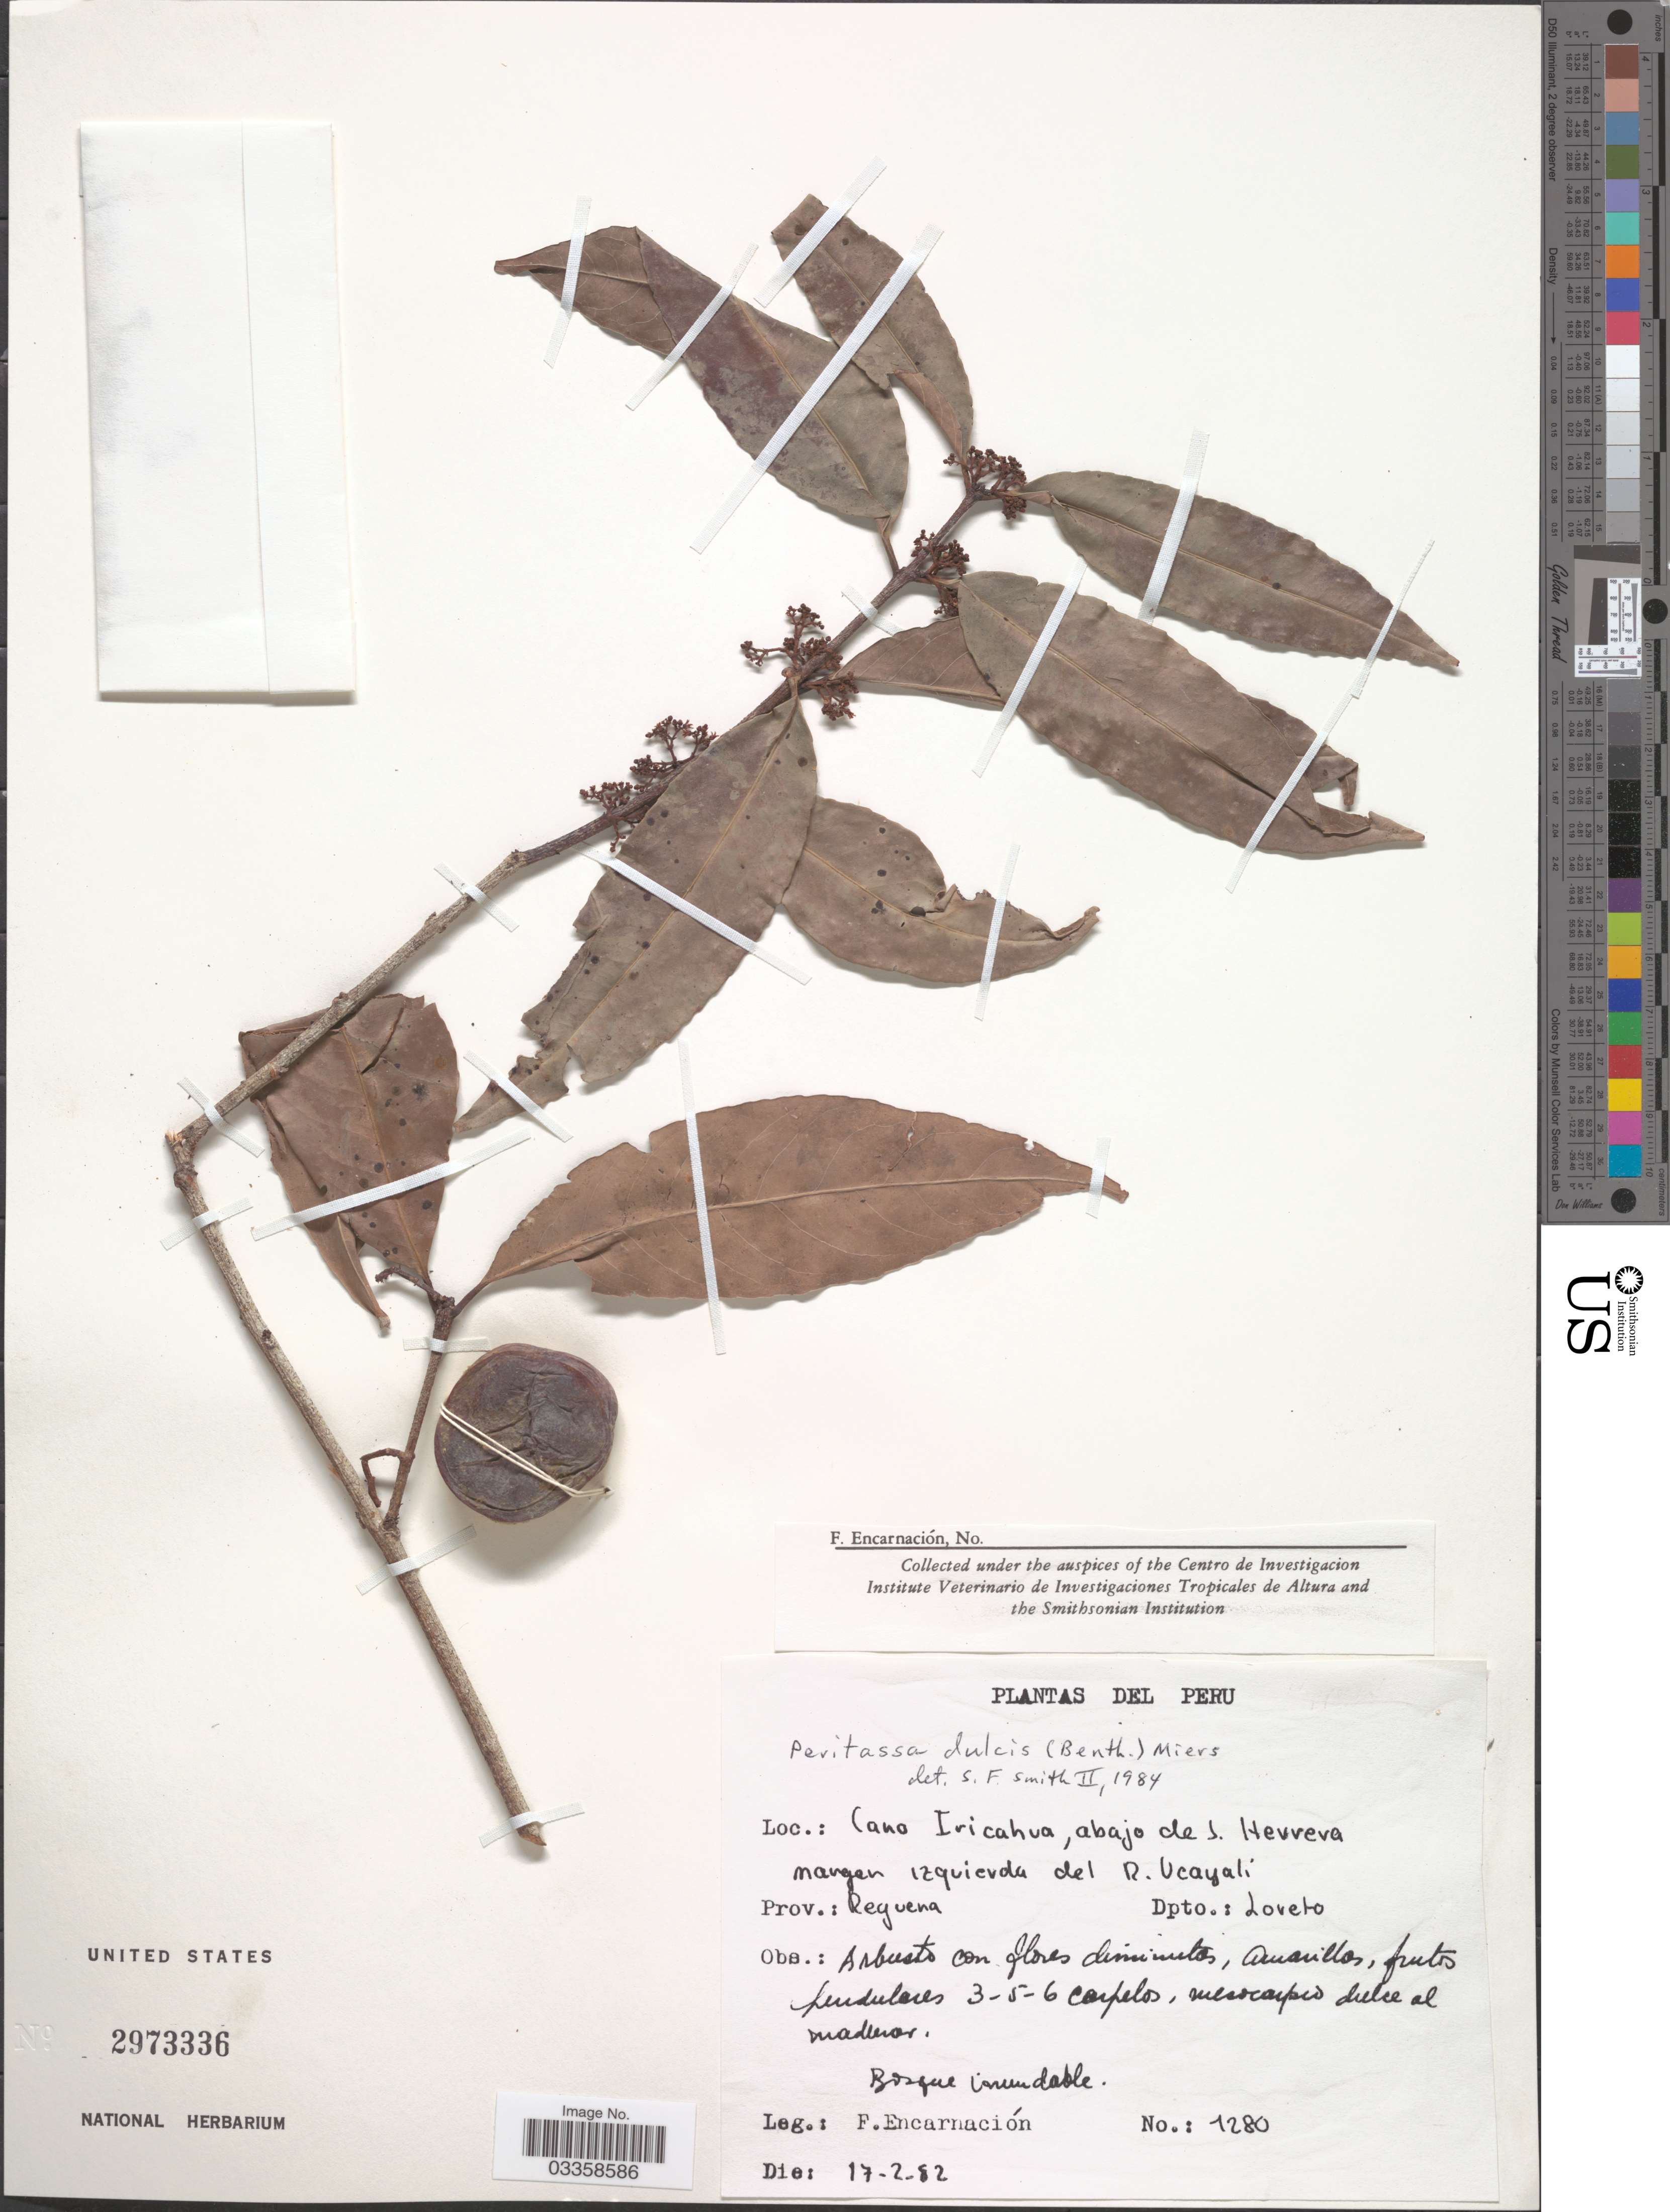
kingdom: Plantae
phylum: Tracheophyta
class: Magnoliopsida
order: Celastrales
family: Celastraceae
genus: Peritassa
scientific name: Peritassa dulcis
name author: (Benth.) Miers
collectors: F. Encarnación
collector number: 1280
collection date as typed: Transcribed d/m/y: 17/2/82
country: Peru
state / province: Loreto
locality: Cano Iricahua, abajo de J. Herrera margen izquierda del R. Ucayali. Prov. Requena, Dpto. Loreto.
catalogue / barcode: US 2973336